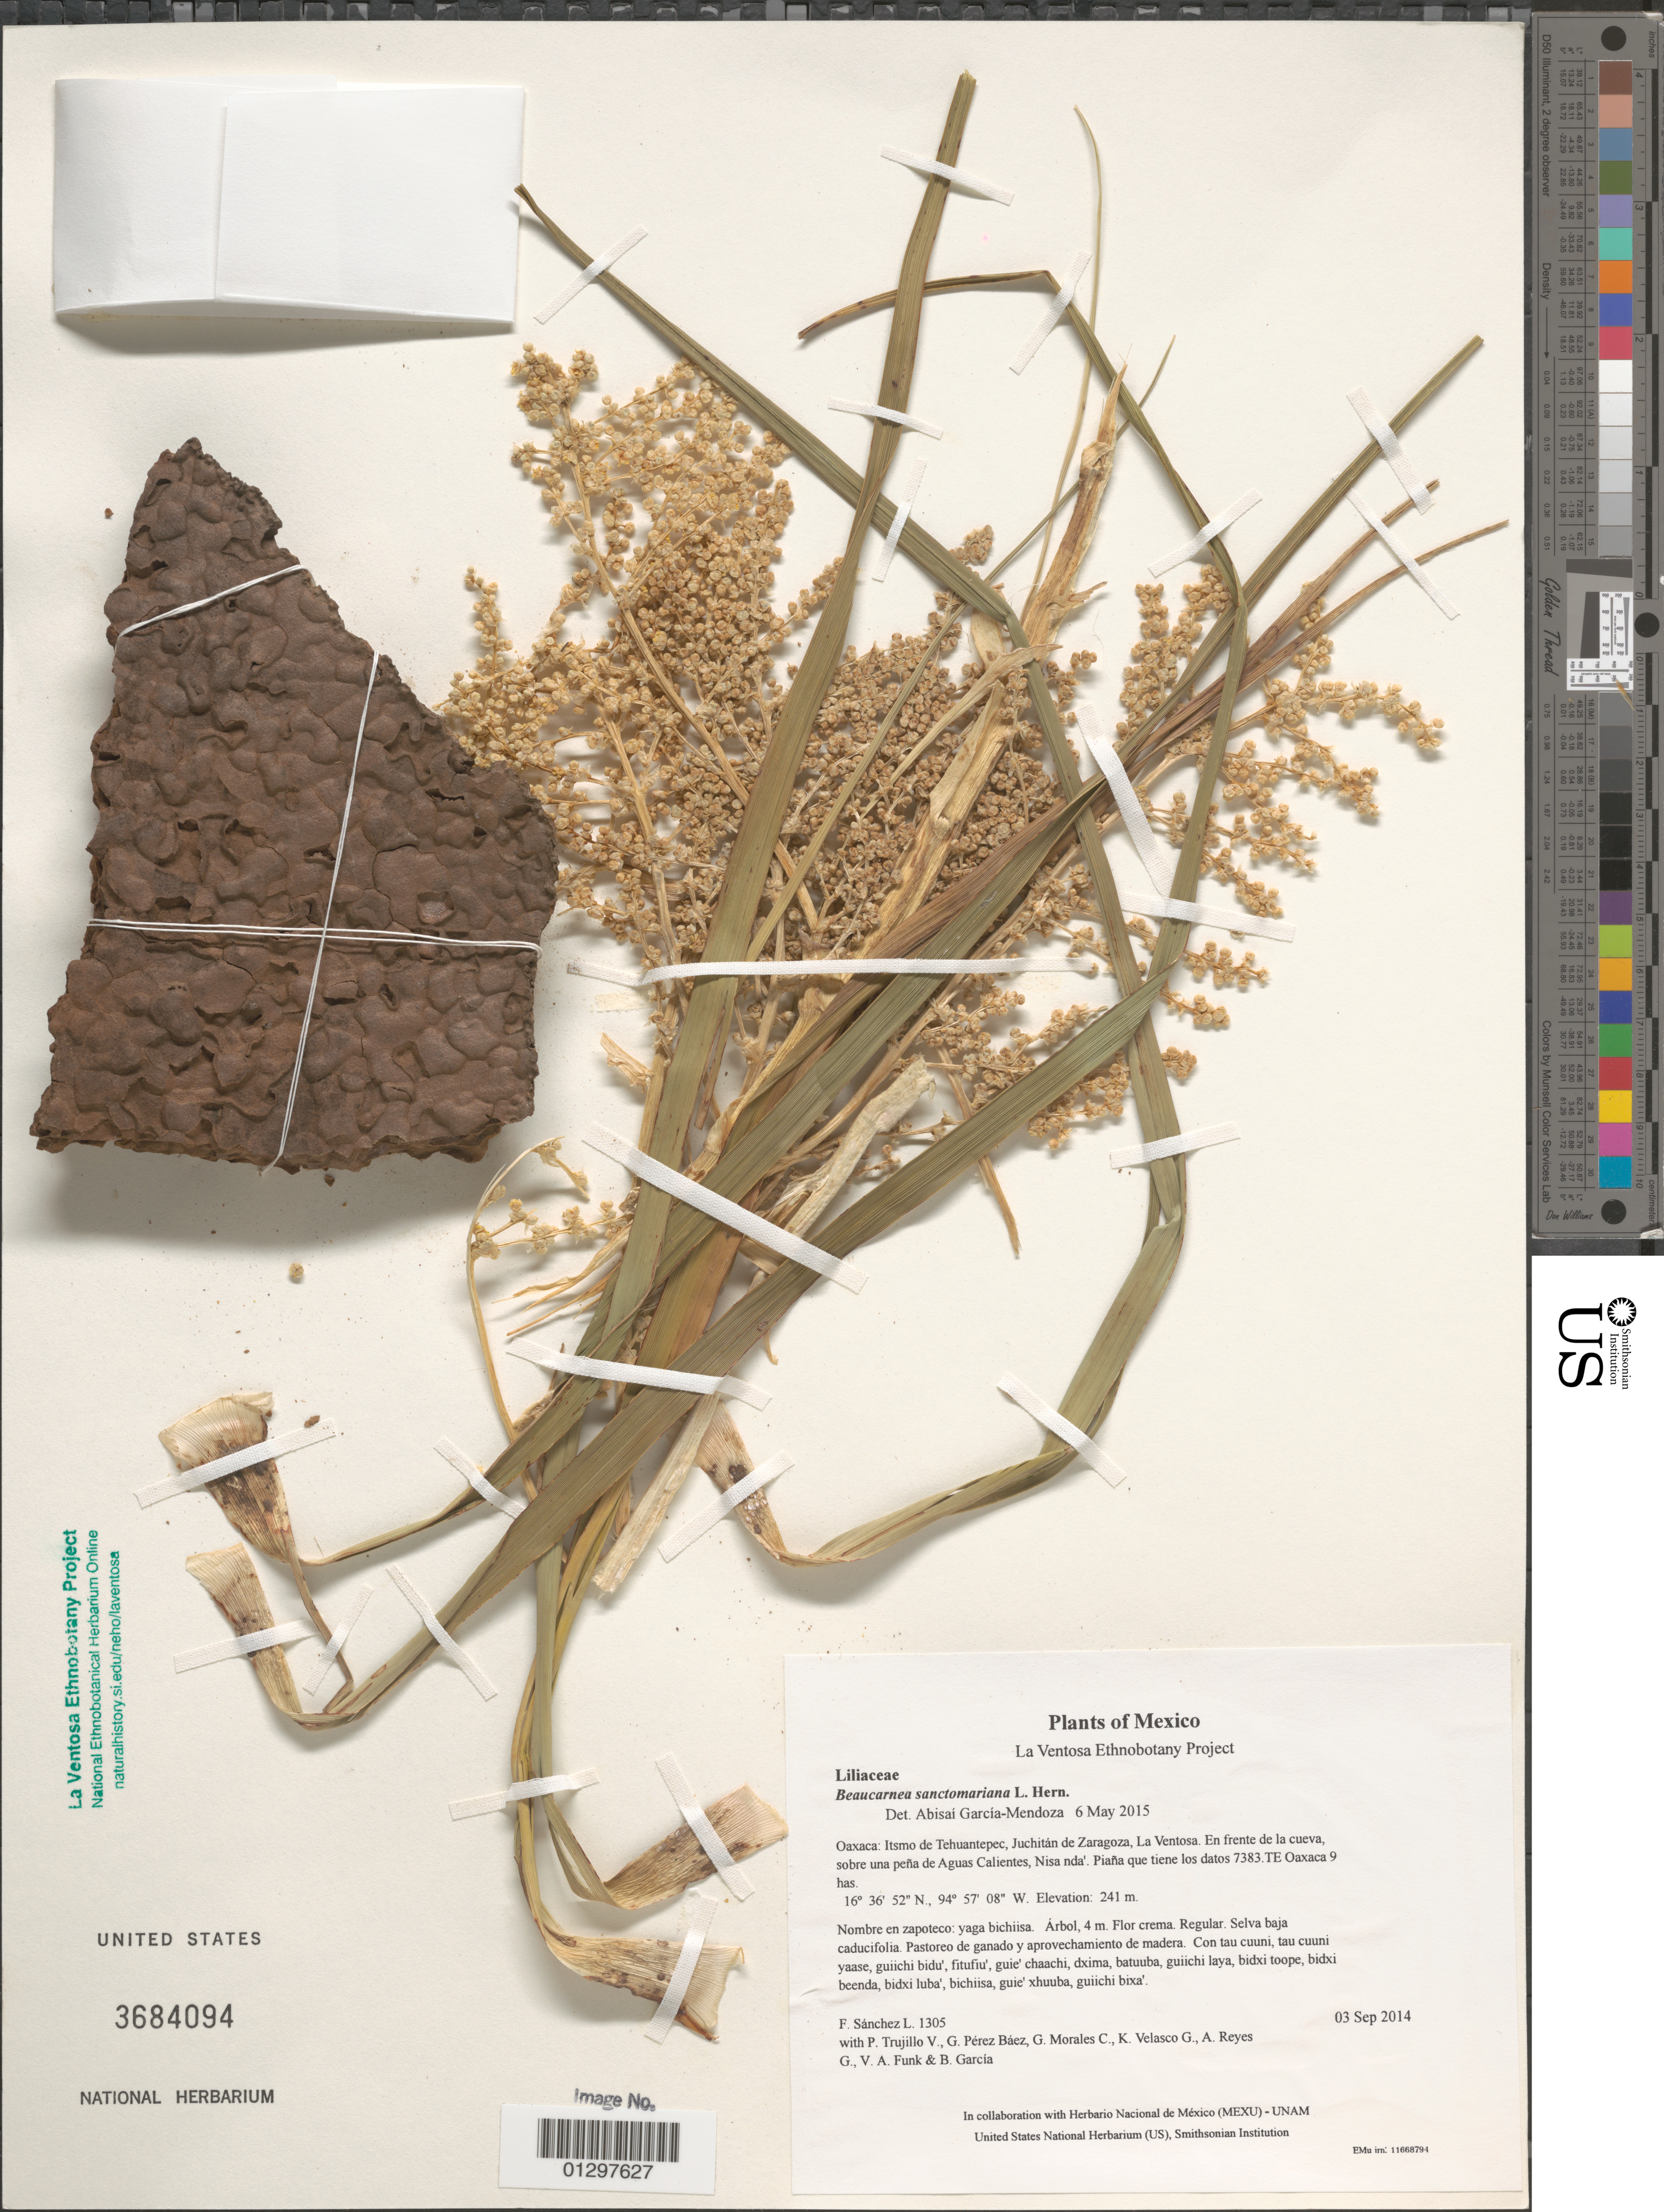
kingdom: Plantae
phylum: Tracheophyta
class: Liliopsida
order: Asparagales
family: Asparagaceae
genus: Beaucarnea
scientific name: Beaucarnea sanctomariana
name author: L. Hern.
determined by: García-Mendoza, A.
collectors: F. Sánchez L., P. Trujillo V., G. Pérez Báez, G. Morales C., K. Velasco G., A. Reyes G., V. Funk & B. García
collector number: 1305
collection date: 2014-09-03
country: Mexico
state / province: Oaxaca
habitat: Selva baja caducifolia. Pastoreo de ganado y aprovechamiento de madera.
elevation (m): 241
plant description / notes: MEXU, SERO, US; Yaga. 4 m. Guie' nayu. Nuu.; pata de elefante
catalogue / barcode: US 3684094